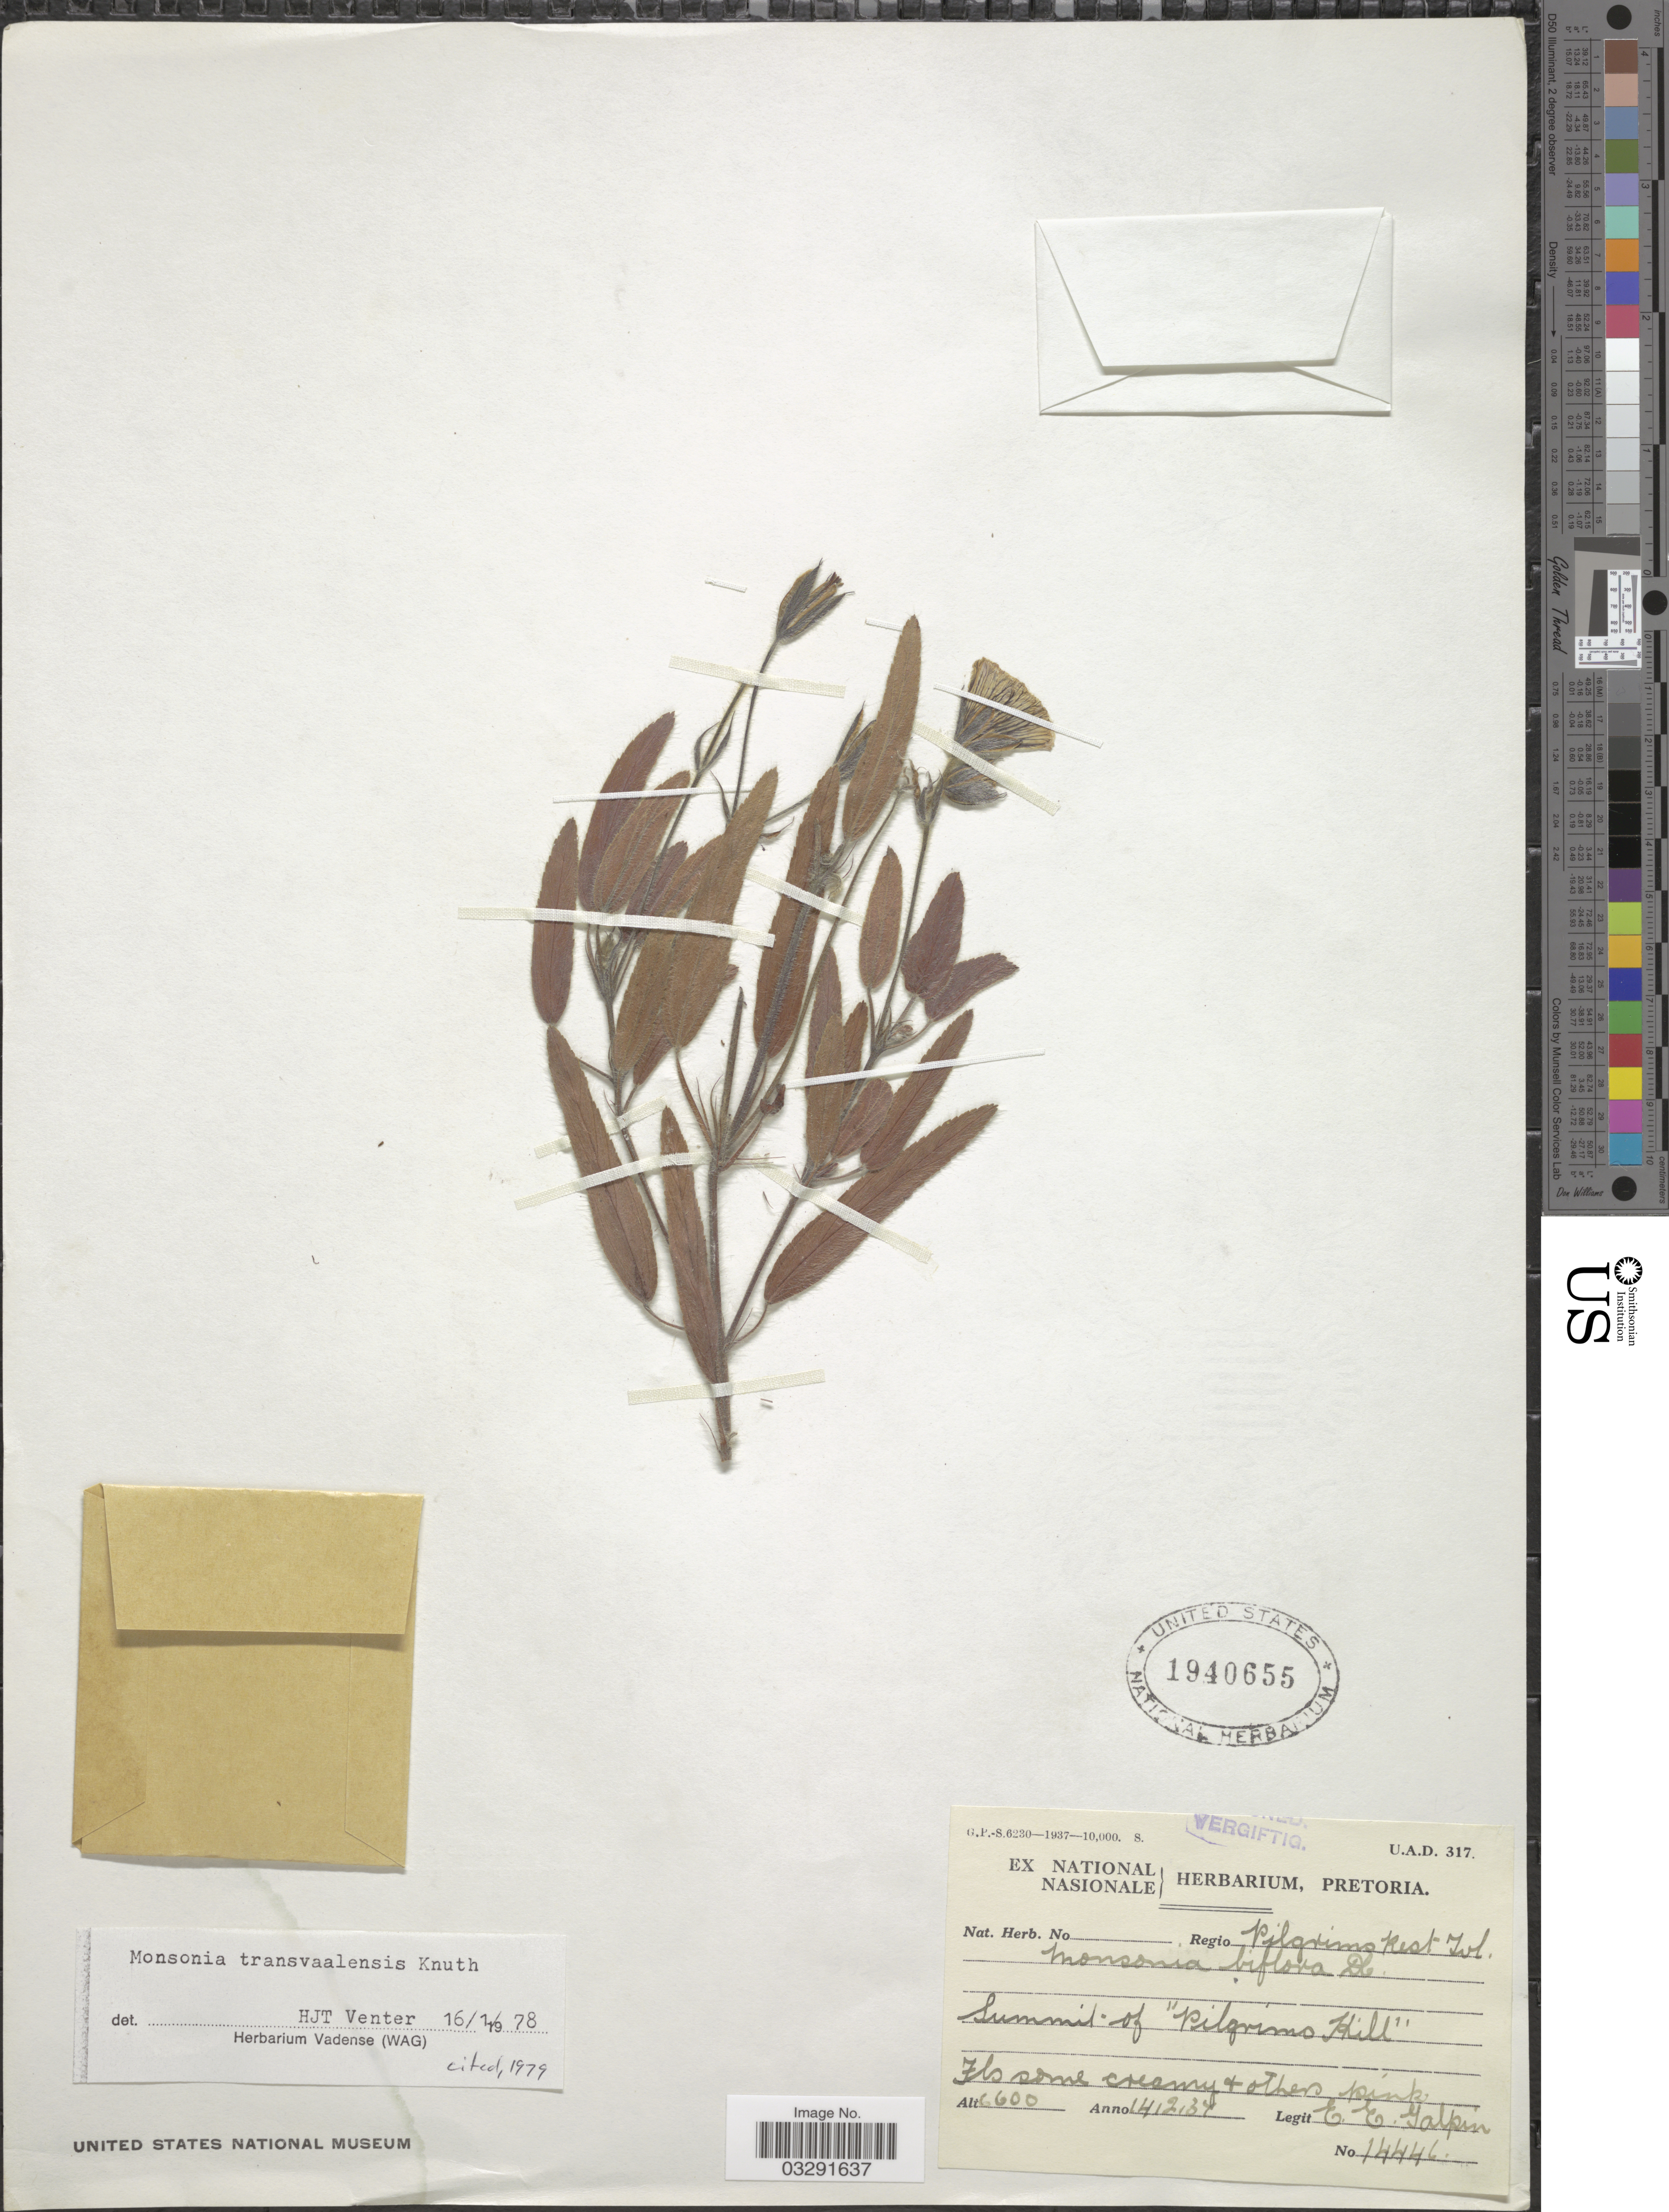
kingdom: Plantae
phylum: Tracheophyta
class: Magnoliopsida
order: Geraniales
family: Geraniaceae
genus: Monsonia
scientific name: Monsonia transvaalensis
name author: R. Knuth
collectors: E. Galpin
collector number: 14446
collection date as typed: Transcribed d/m/y: 14/12/34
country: South Africa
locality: Regio Pilgrimo Rest Tvl. Summit of "Pilgrimo Hill".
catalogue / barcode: US 1940655